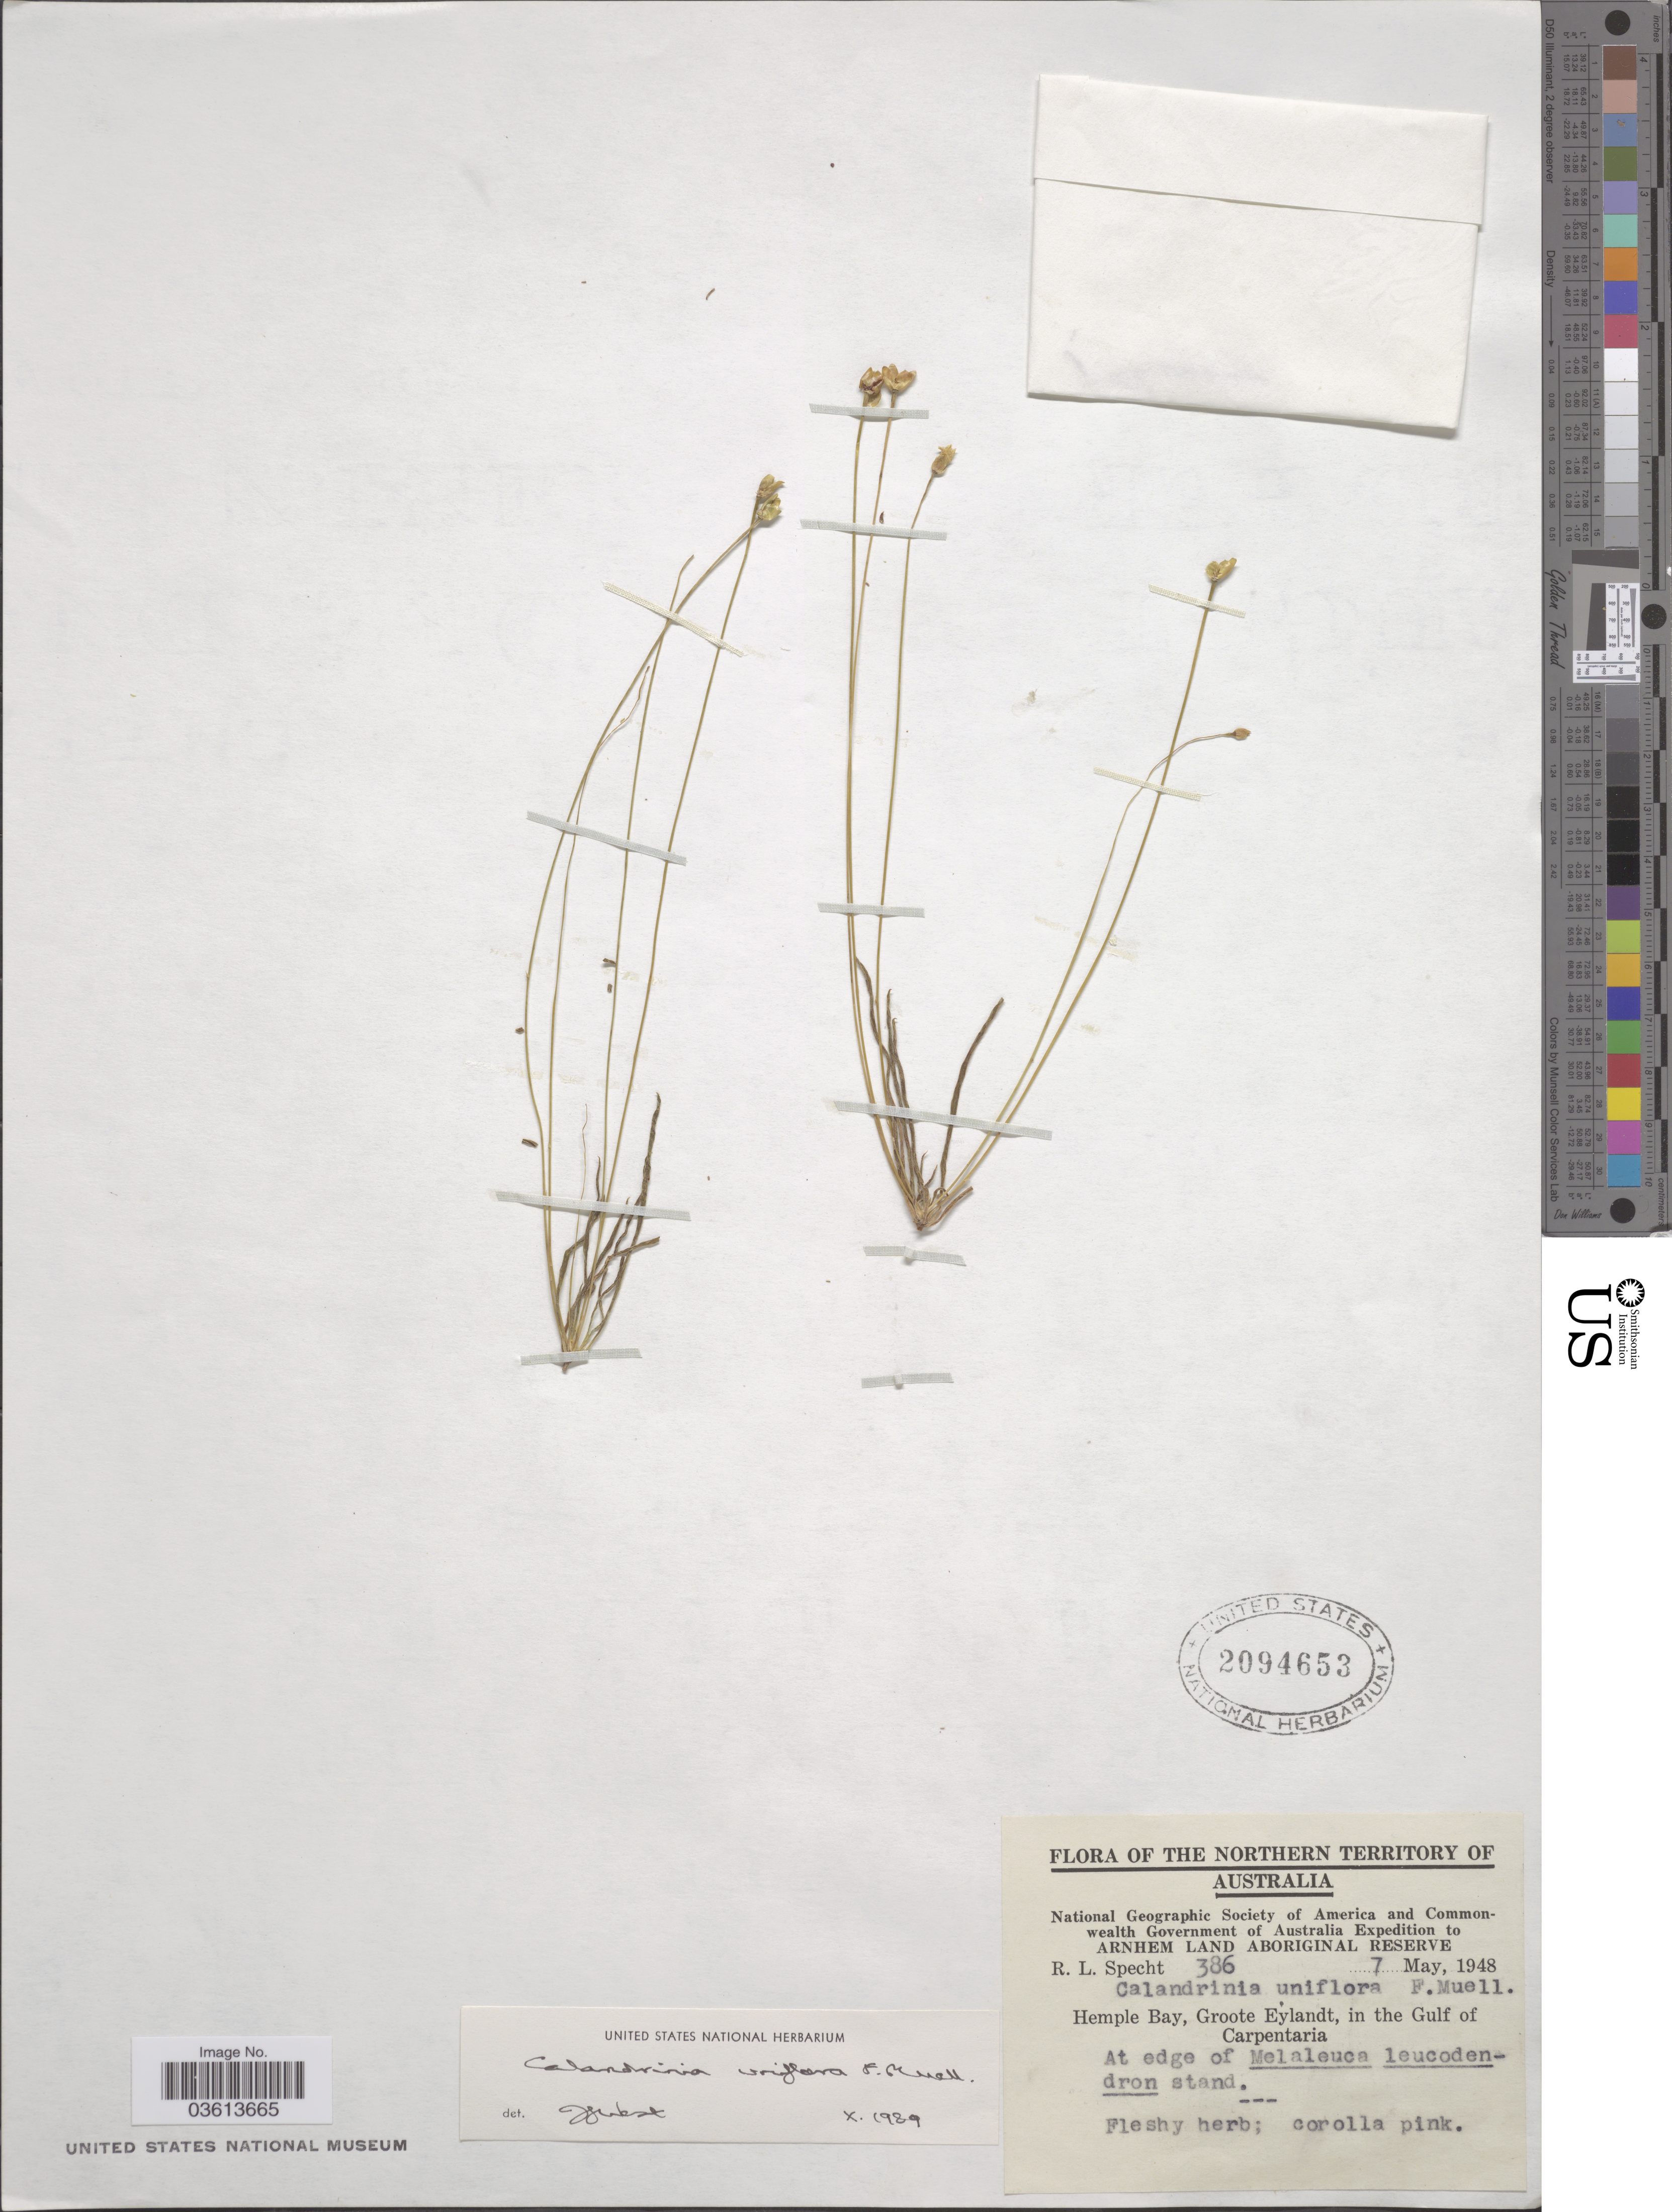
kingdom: Plantae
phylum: Tracheophyta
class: Magnoliopsida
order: Caryophyllales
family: Montiaceae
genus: Parakeelya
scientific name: Parakeelya uniflora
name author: (F. Muell.) Hershk.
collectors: R. L. Specht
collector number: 386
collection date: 1948-05-07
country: Australia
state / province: Northern Territory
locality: Arnhem Land Aboriginal Reserve. Hemple Bay, Groote Eylandt, in the Gulf of Carpentaria.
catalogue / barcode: US 2094653